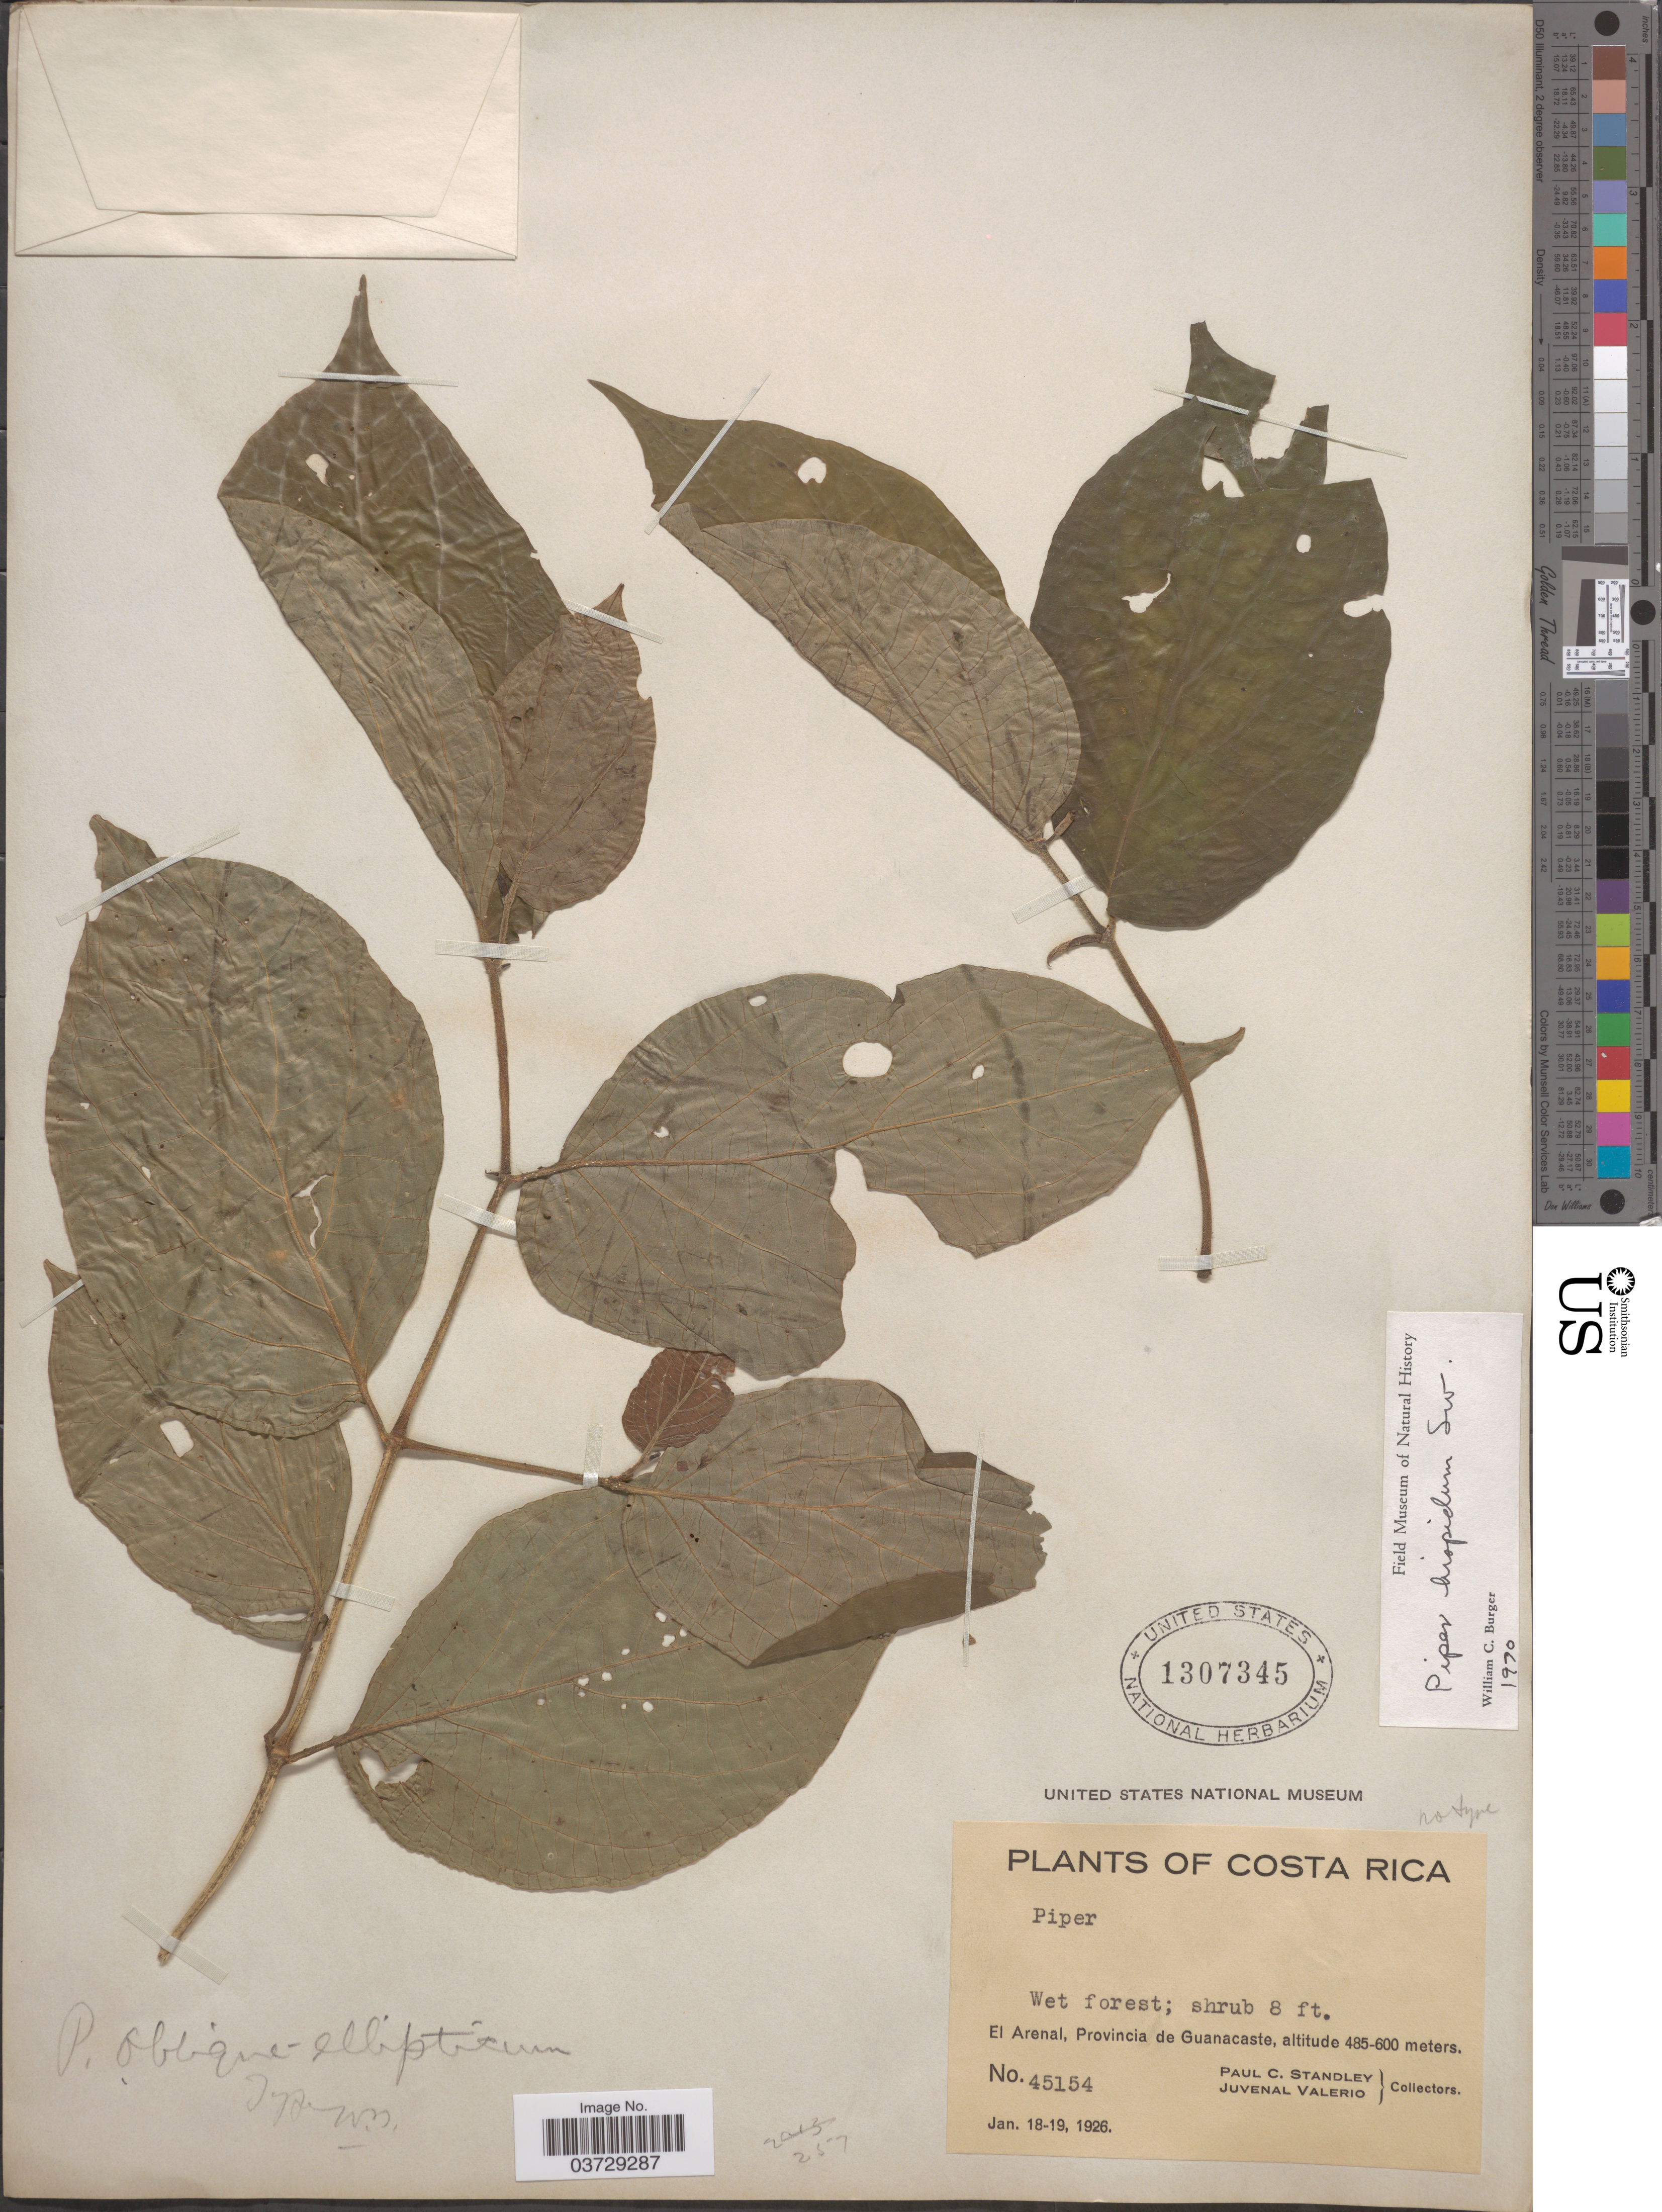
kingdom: Plantae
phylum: Tracheophyta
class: Magnoliopsida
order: Piperales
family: Piperaceae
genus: Piper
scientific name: Piper hispidum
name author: Sw.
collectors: P. C. Standley & J. Valerio R.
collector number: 45154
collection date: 1926-01-18/1926-01-19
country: Costa Rica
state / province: Guanacaste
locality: El Arenal.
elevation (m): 485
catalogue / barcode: US 1307345